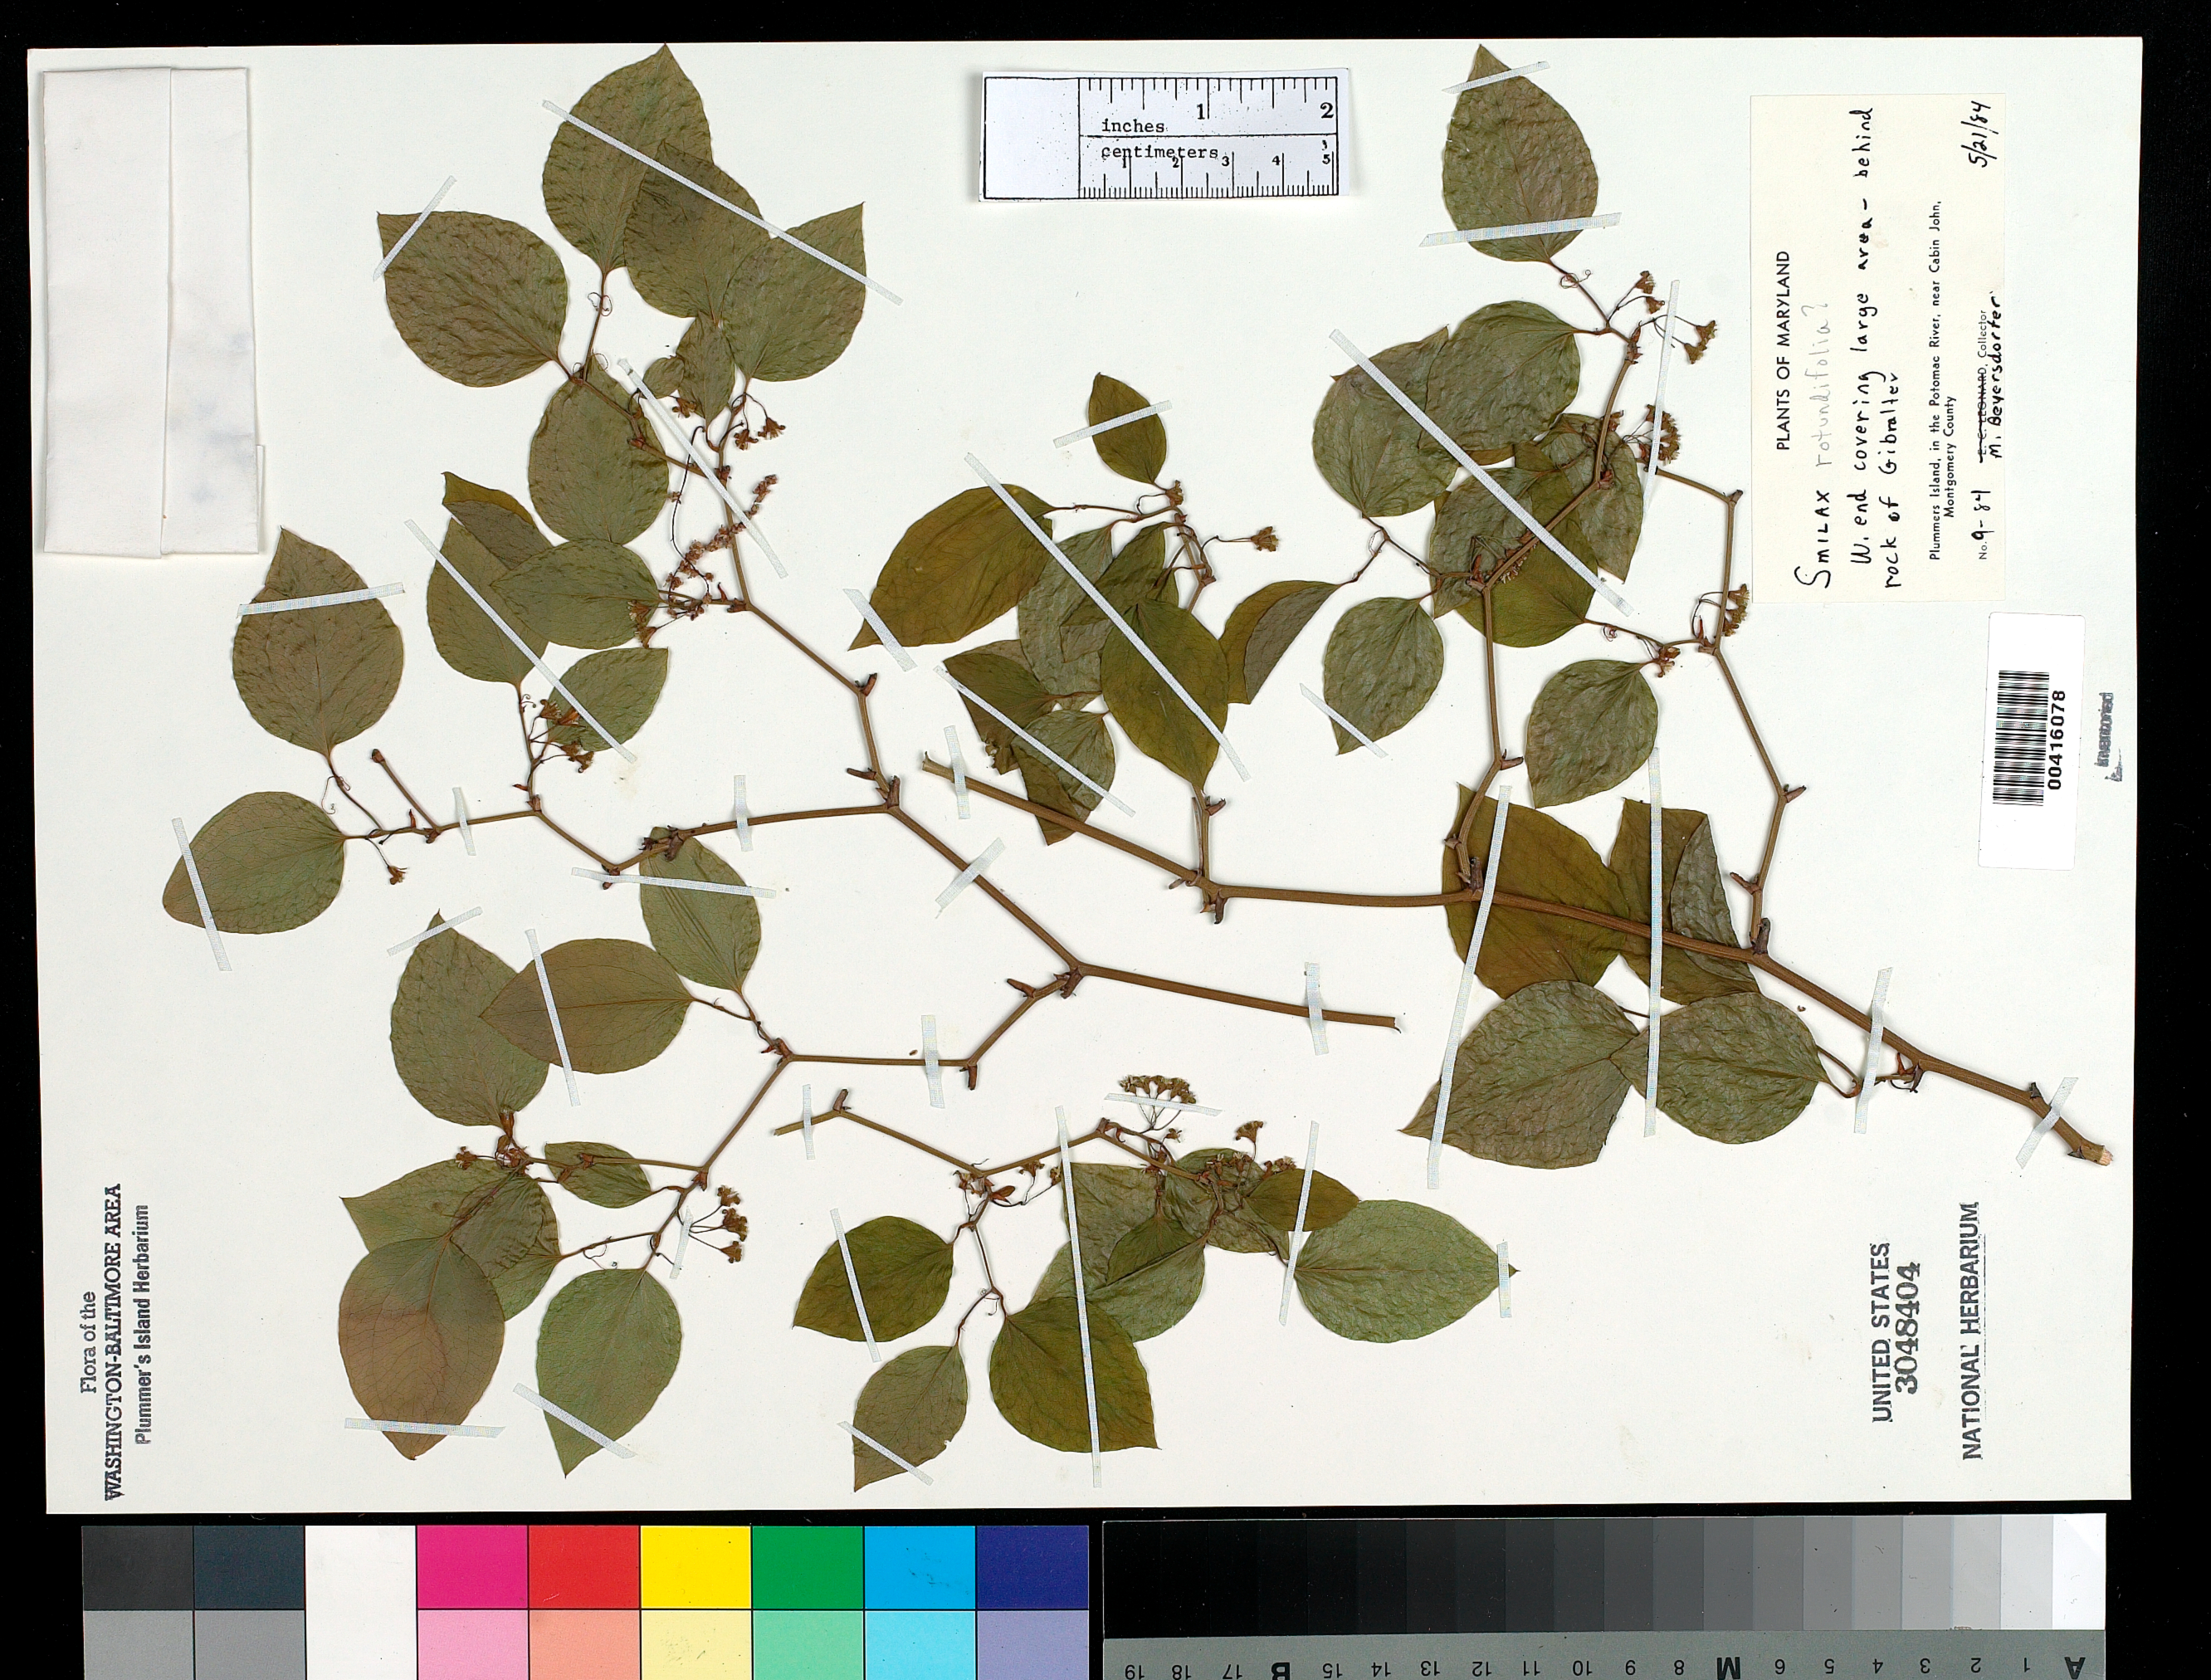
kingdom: Plantae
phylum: Tracheophyta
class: Liliopsida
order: Liliales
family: Smilacaceae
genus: Smilax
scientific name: Smilax rotundifolia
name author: L.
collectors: M. Beyersdorfer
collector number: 9-84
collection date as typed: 21 May 1984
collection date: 1984-05-21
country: United States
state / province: Maryland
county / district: Montgomery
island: Plummers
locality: Plummer's Island; west end -- behind Rock of Gibraltar C. & O. Canal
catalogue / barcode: US 3048404